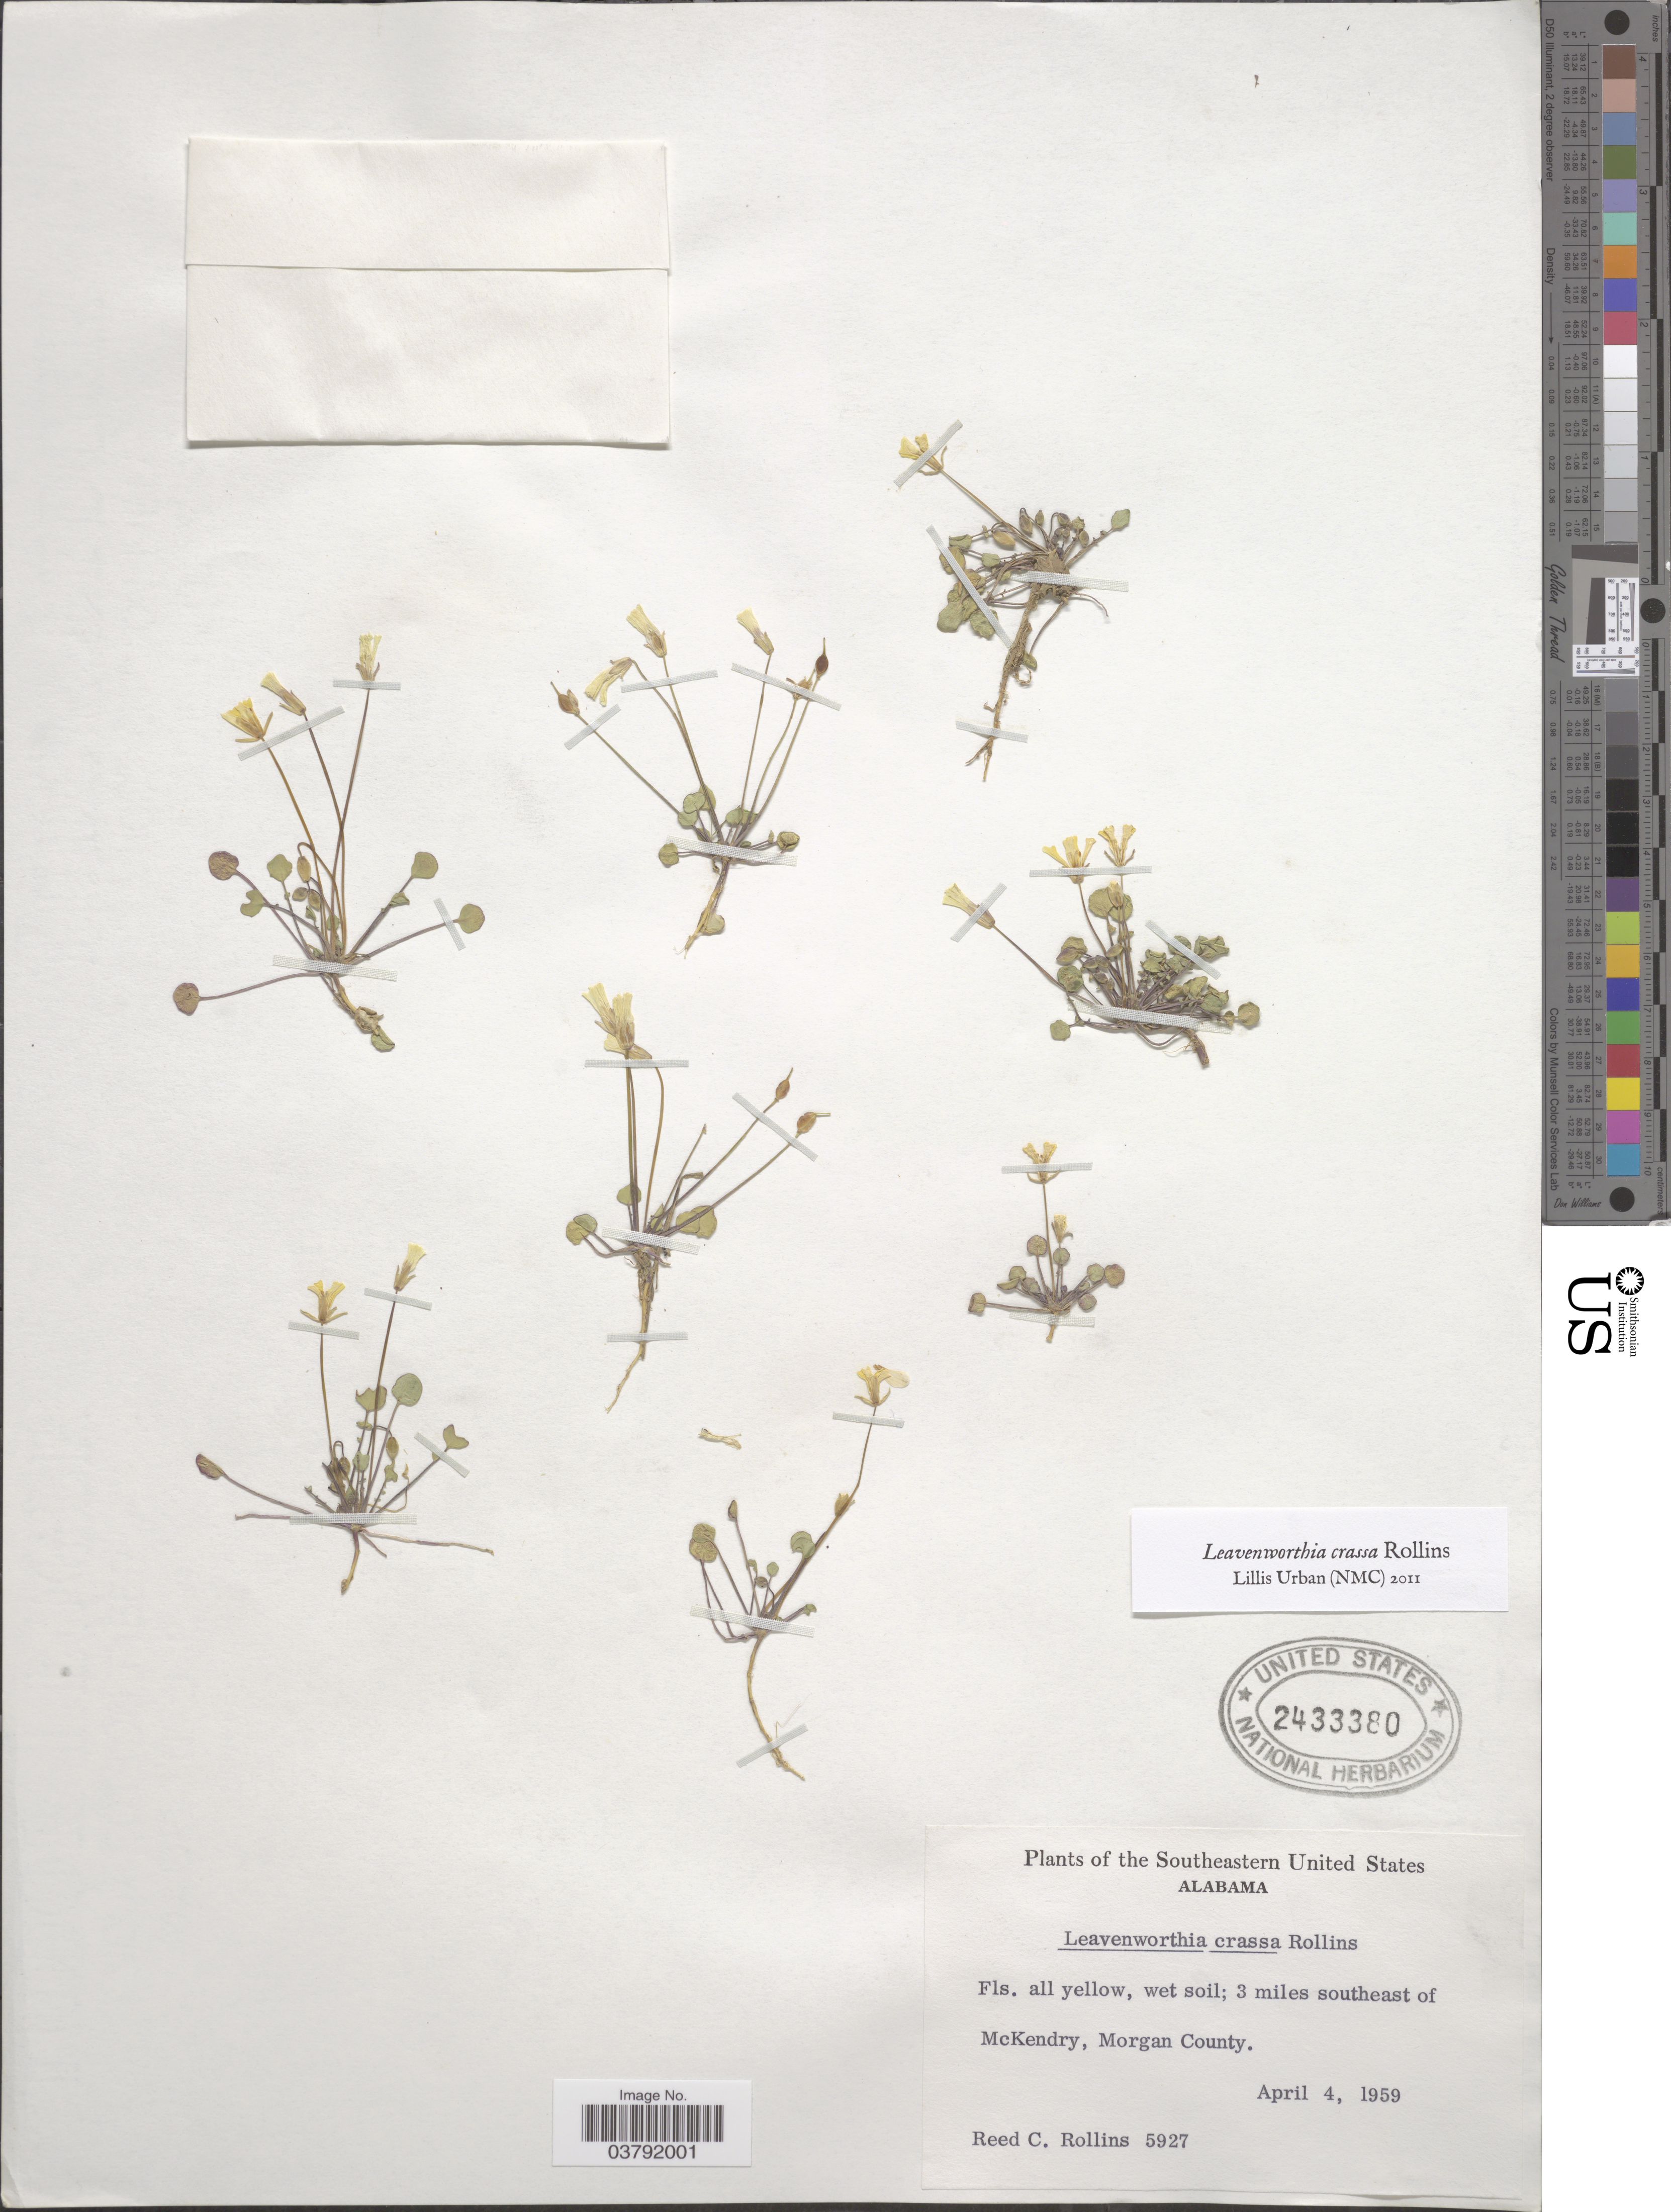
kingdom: Plantae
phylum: Tracheophyta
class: Magnoliopsida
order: Brassicales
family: Brassicaceae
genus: Leavenworthia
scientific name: Leavenworthia crassa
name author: Rollins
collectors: R. C. Rollins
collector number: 5927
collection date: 1959-04-04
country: United States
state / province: Alabama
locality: Southeastern United States. 3 miles southeast of McKendry, Morgan County.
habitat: wet soil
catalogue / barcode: US 2433380